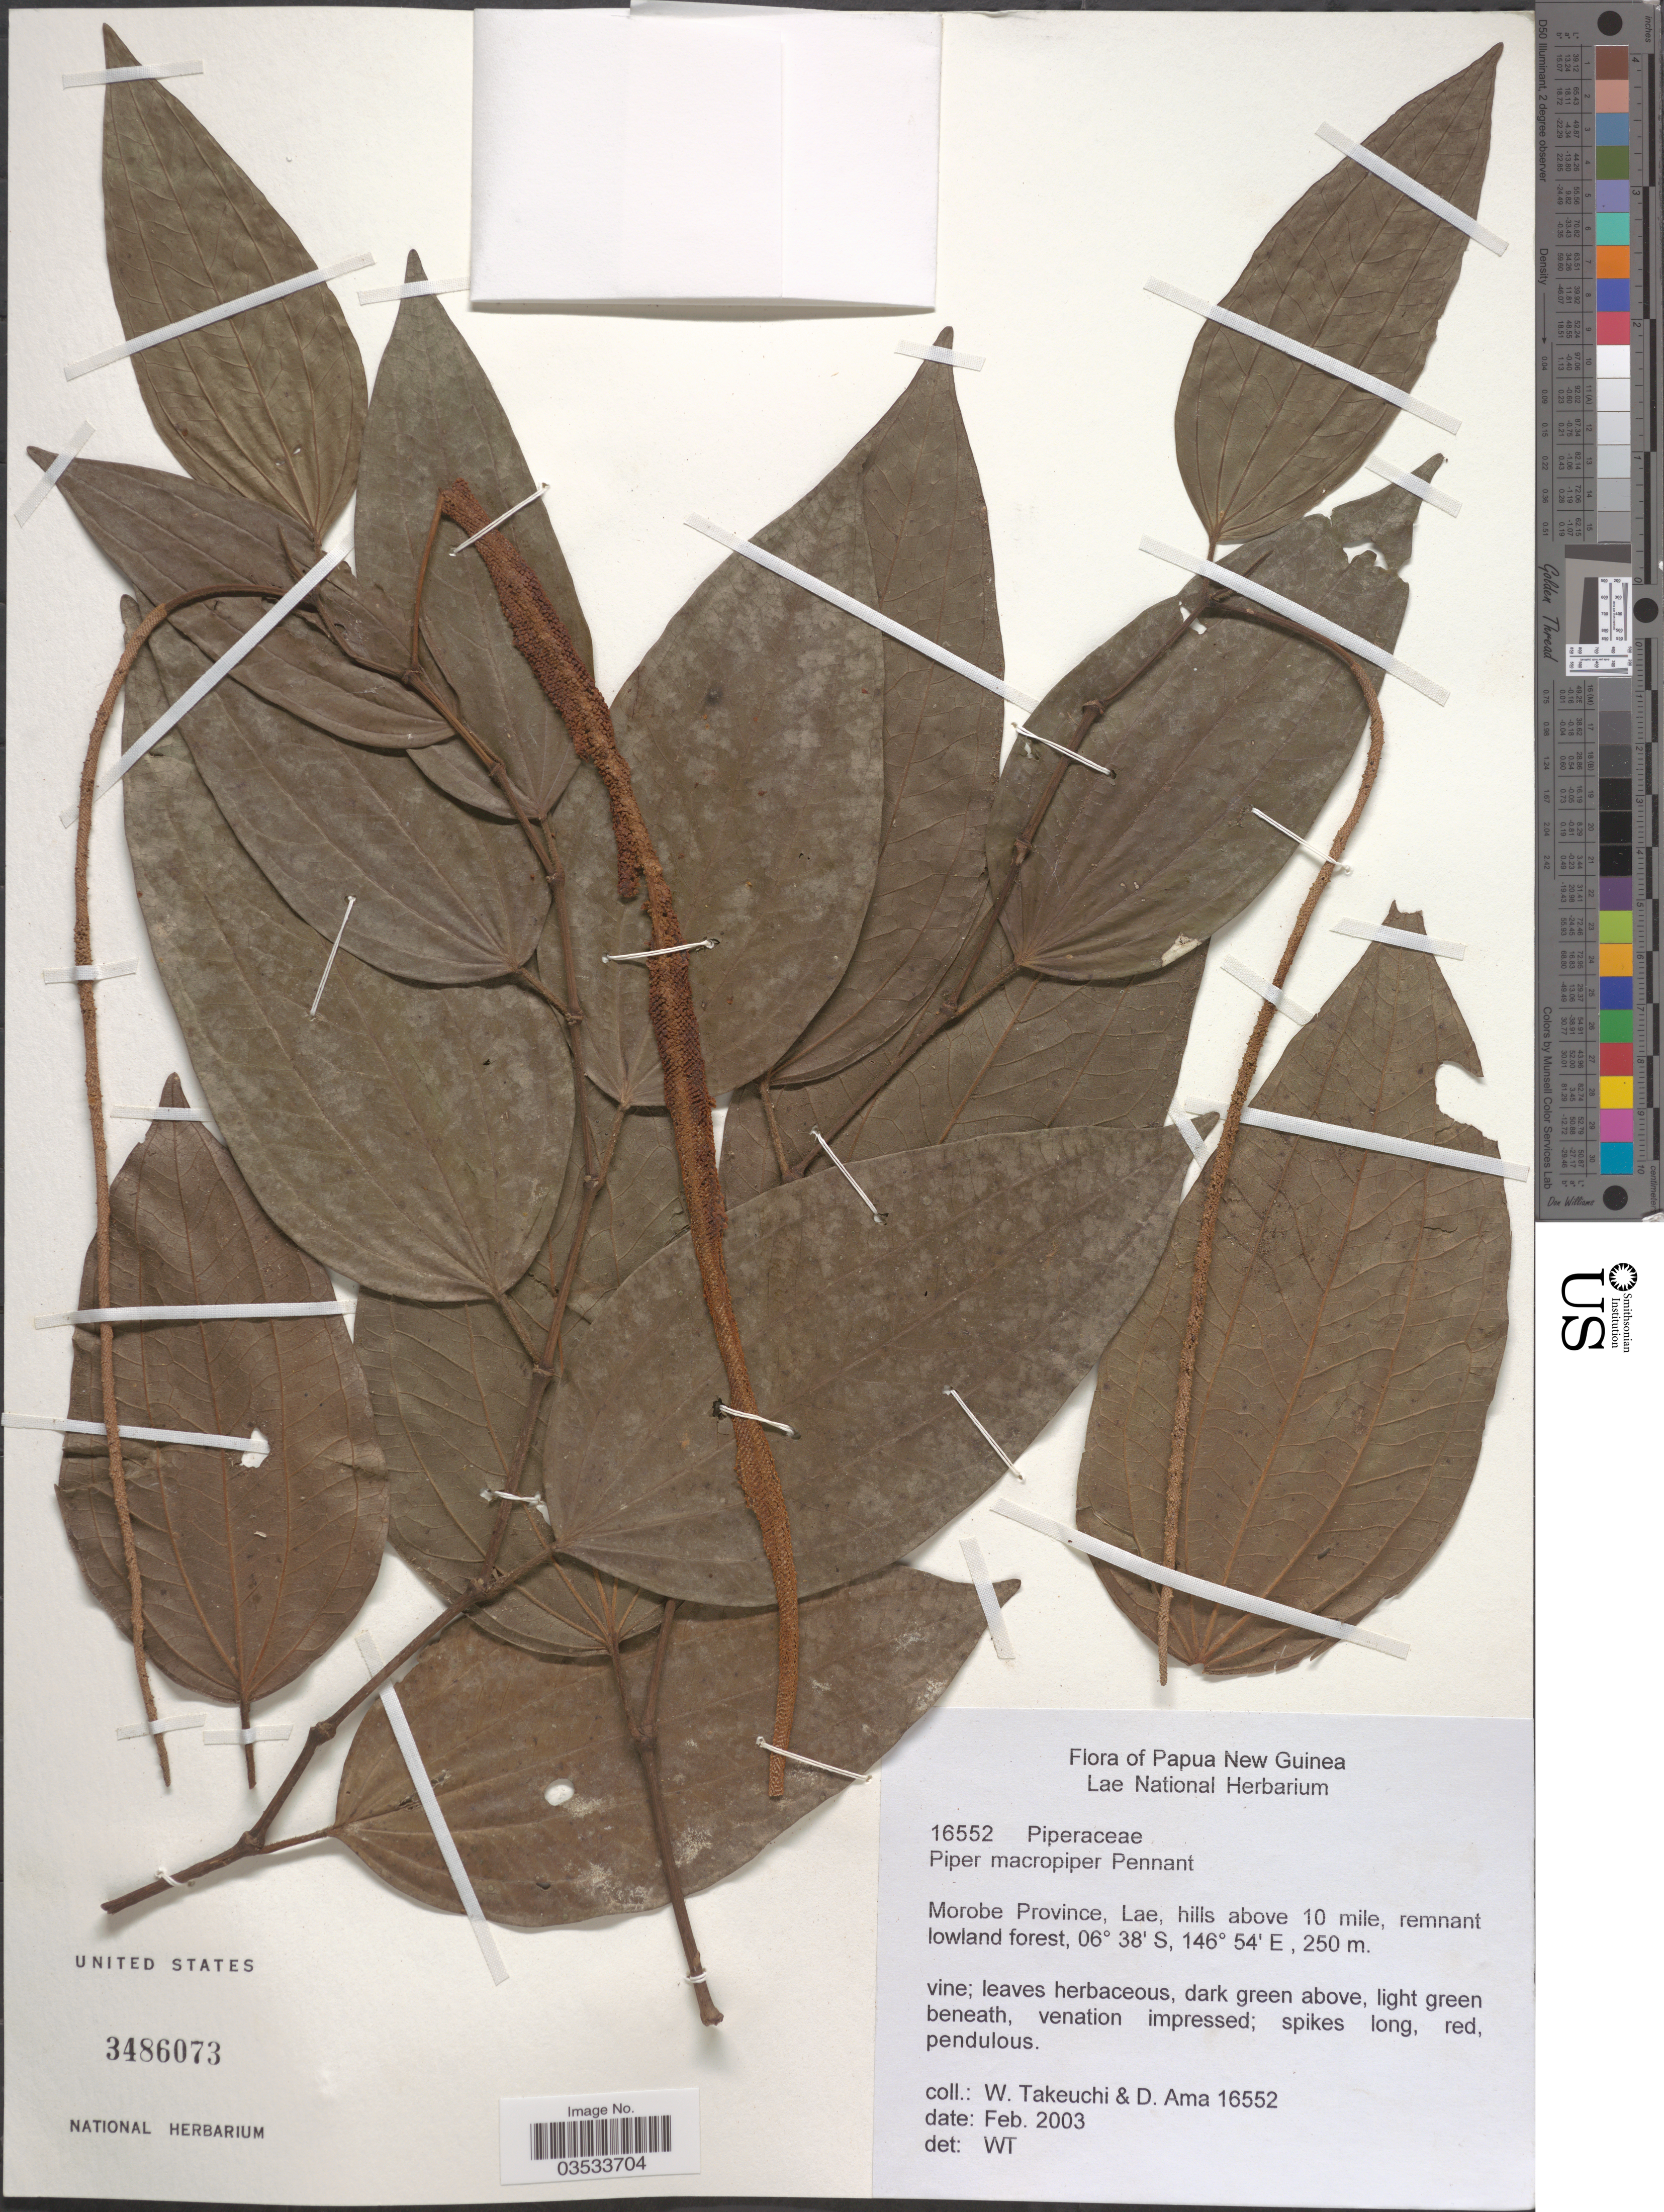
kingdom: Plantae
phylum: Tracheophyta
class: Magnoliopsida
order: Piperales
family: Piperaceae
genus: Piper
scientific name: Piper macropiper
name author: Pennant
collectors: W. Takeuchi & D. Ama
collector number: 16552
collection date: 2003-02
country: Papua New Guinea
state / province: Morobe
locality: Lae, hills above 10 mile, remnant lowland forest.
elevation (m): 250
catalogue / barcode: US 3486073